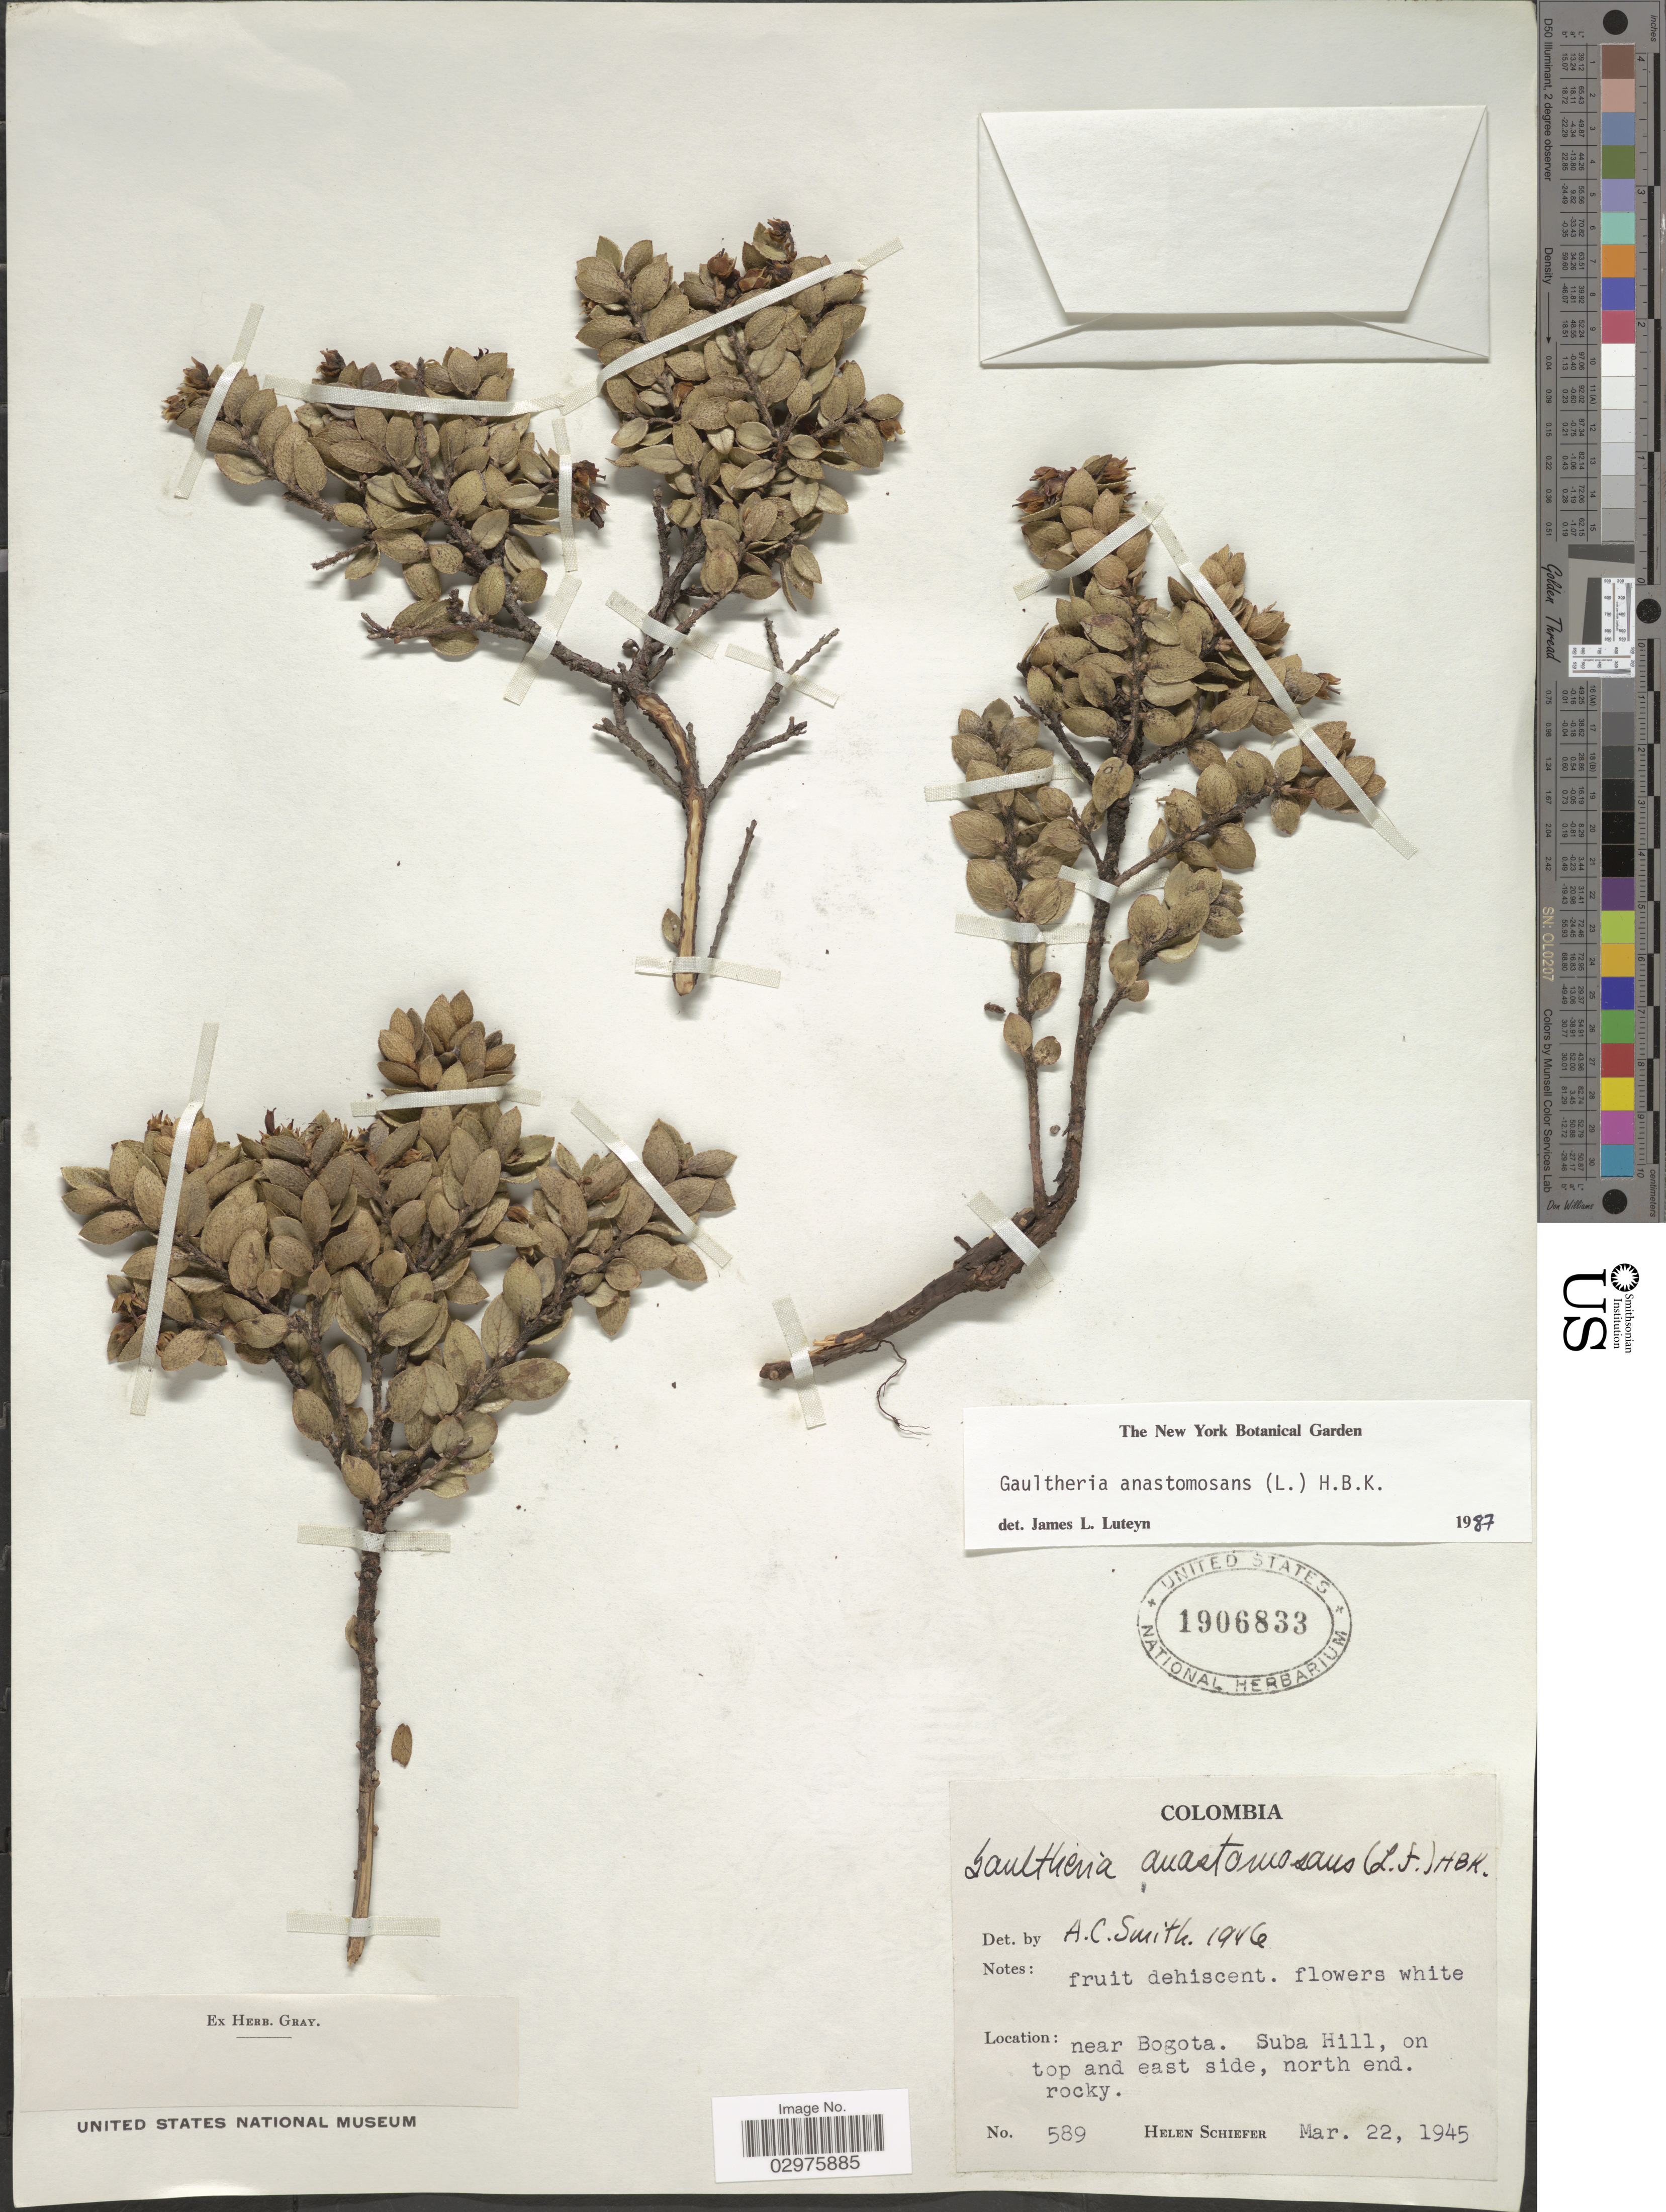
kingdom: Plantae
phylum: Tracheophyta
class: Magnoliopsida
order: Ericales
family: Ericaceae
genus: Gaultheria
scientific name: Gaultheria anastomosans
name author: (L. f.) Kunth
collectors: H. Schiefer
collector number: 589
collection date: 1945-03-22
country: Colombia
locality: Near Bogota. Suba Hill, on top and east side, north end.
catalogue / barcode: US 1906833